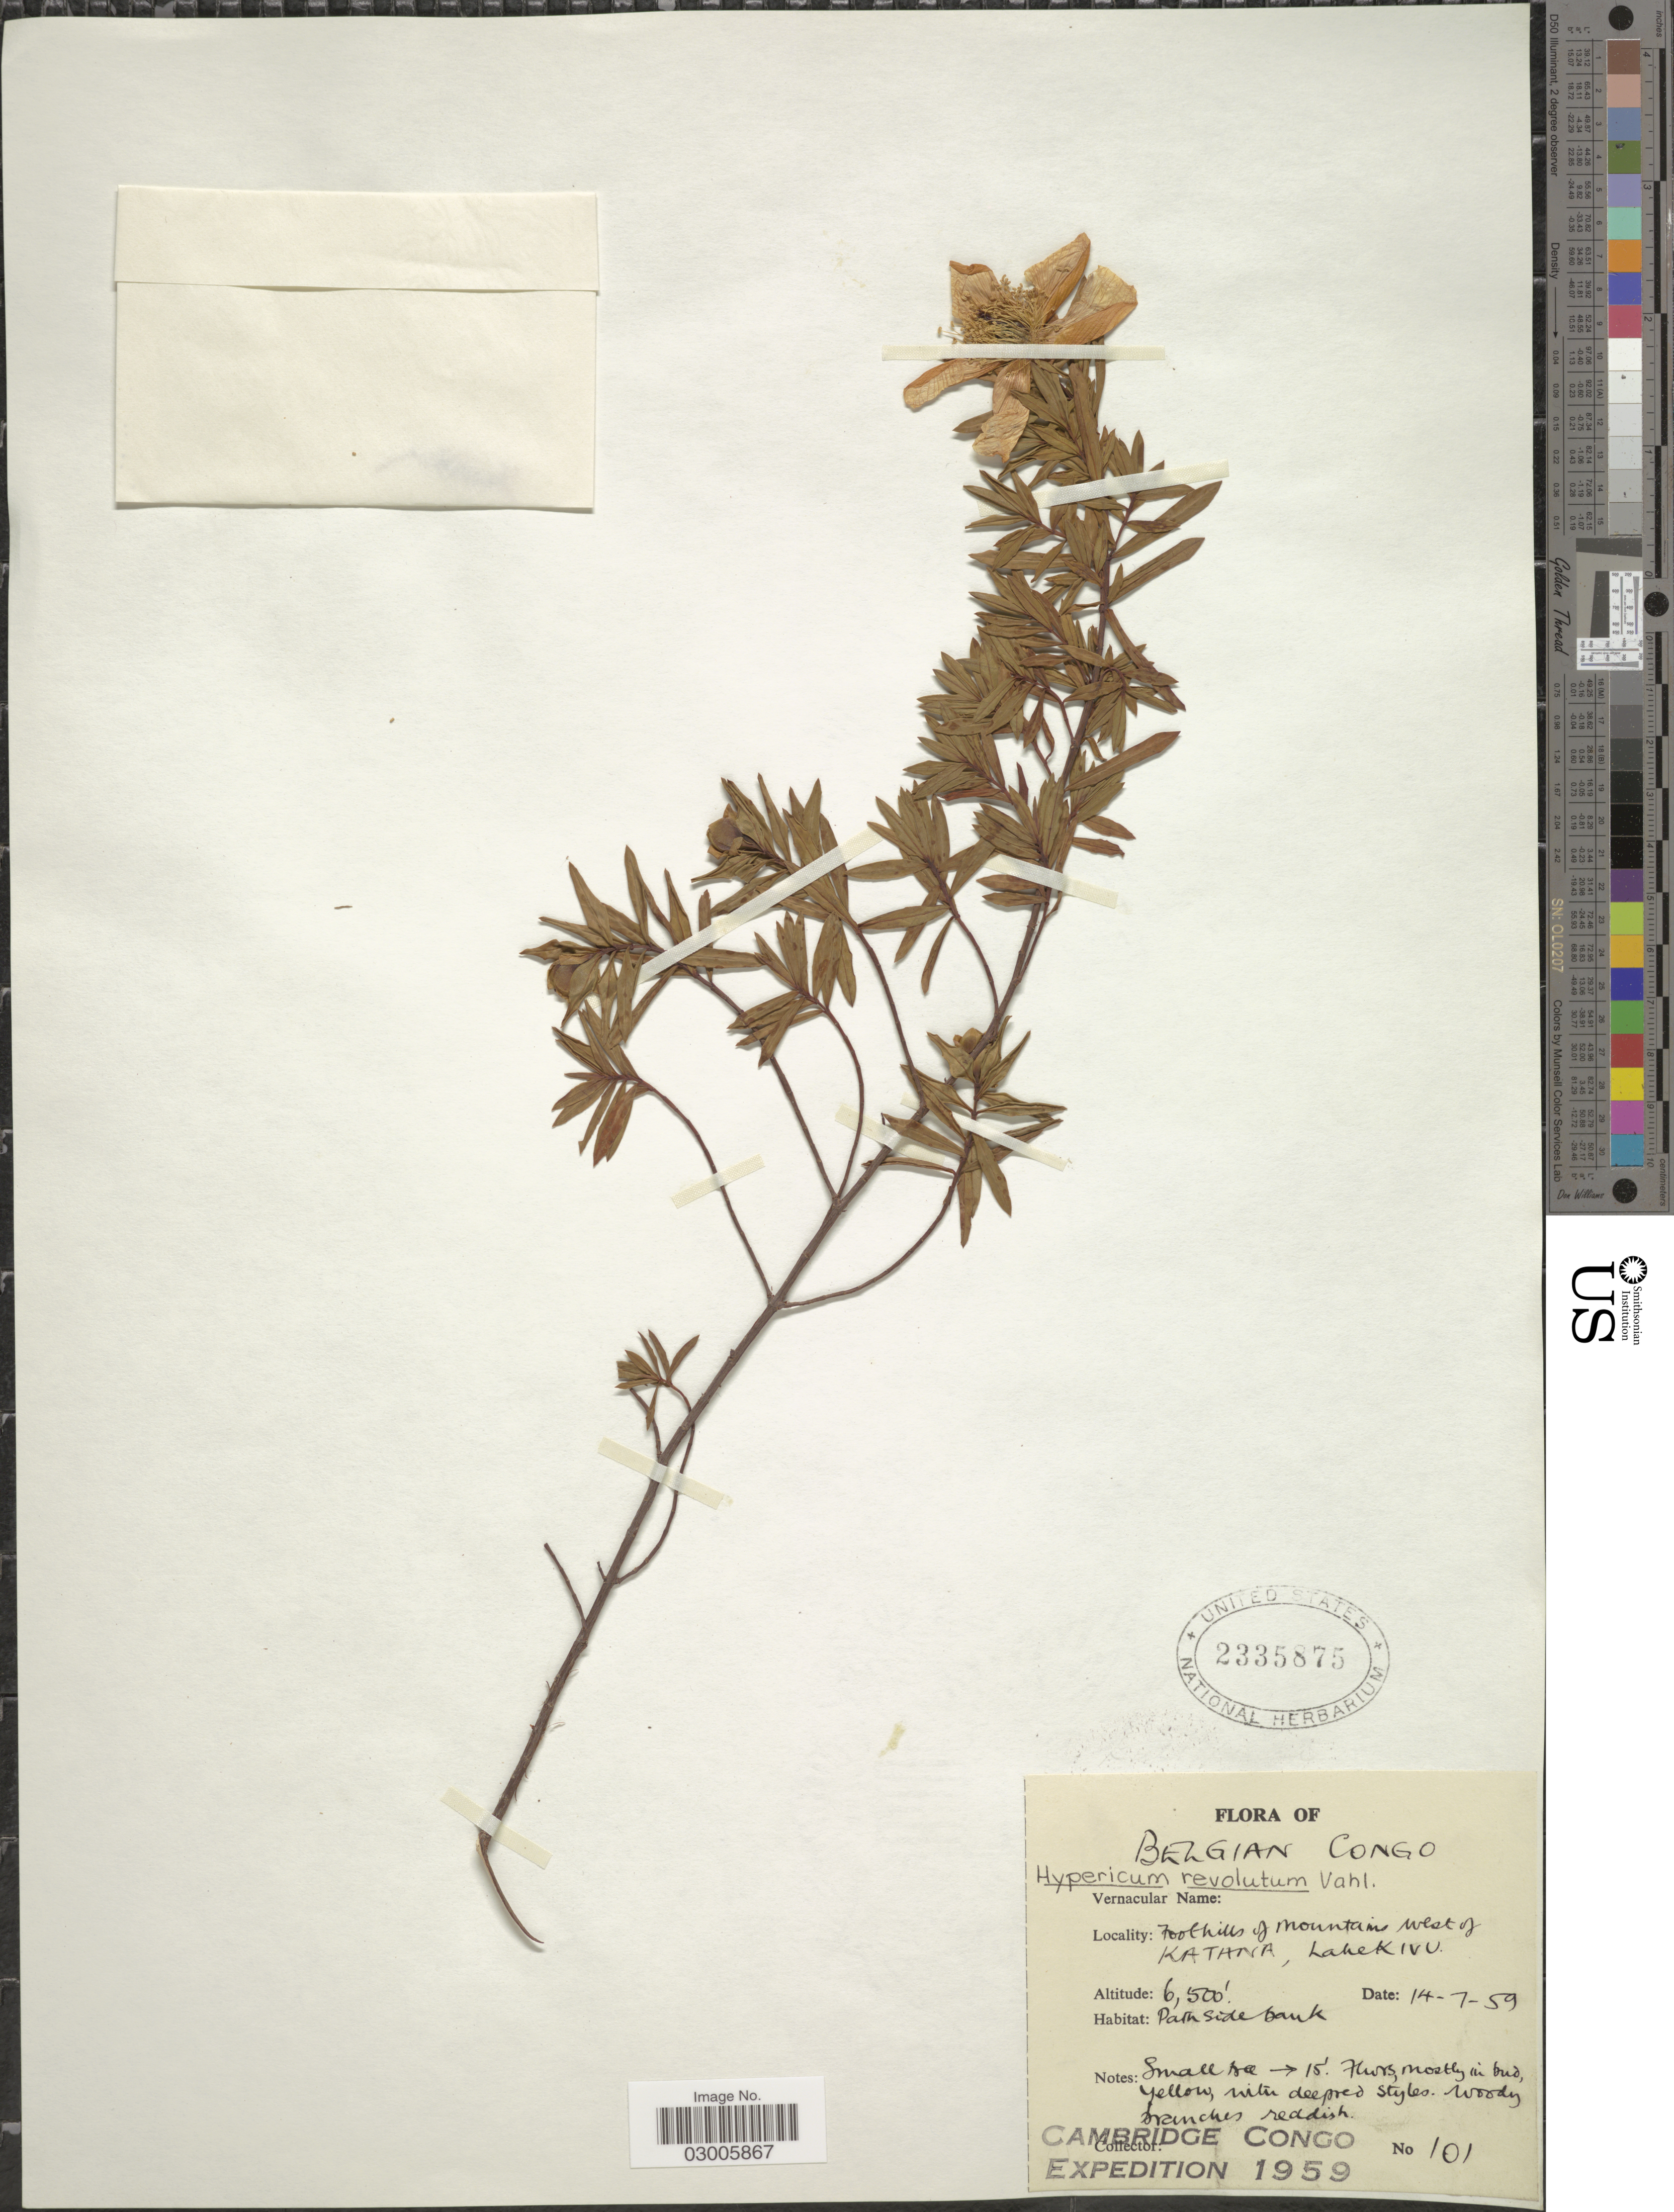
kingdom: Plantae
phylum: Tracheophyta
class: Magnoliopsida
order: Malpighiales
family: Hypericaceae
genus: Hypericum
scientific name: Hypericum revolutum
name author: Vahl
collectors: Cambridge Congo Expedition 1959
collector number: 101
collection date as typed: Transcribed d/m/y: 14/7/59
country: Congo, Democratic Republic of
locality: Foothills of Mountain West of Katana, Lahek Ivu.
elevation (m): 1981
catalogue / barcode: US 2335875